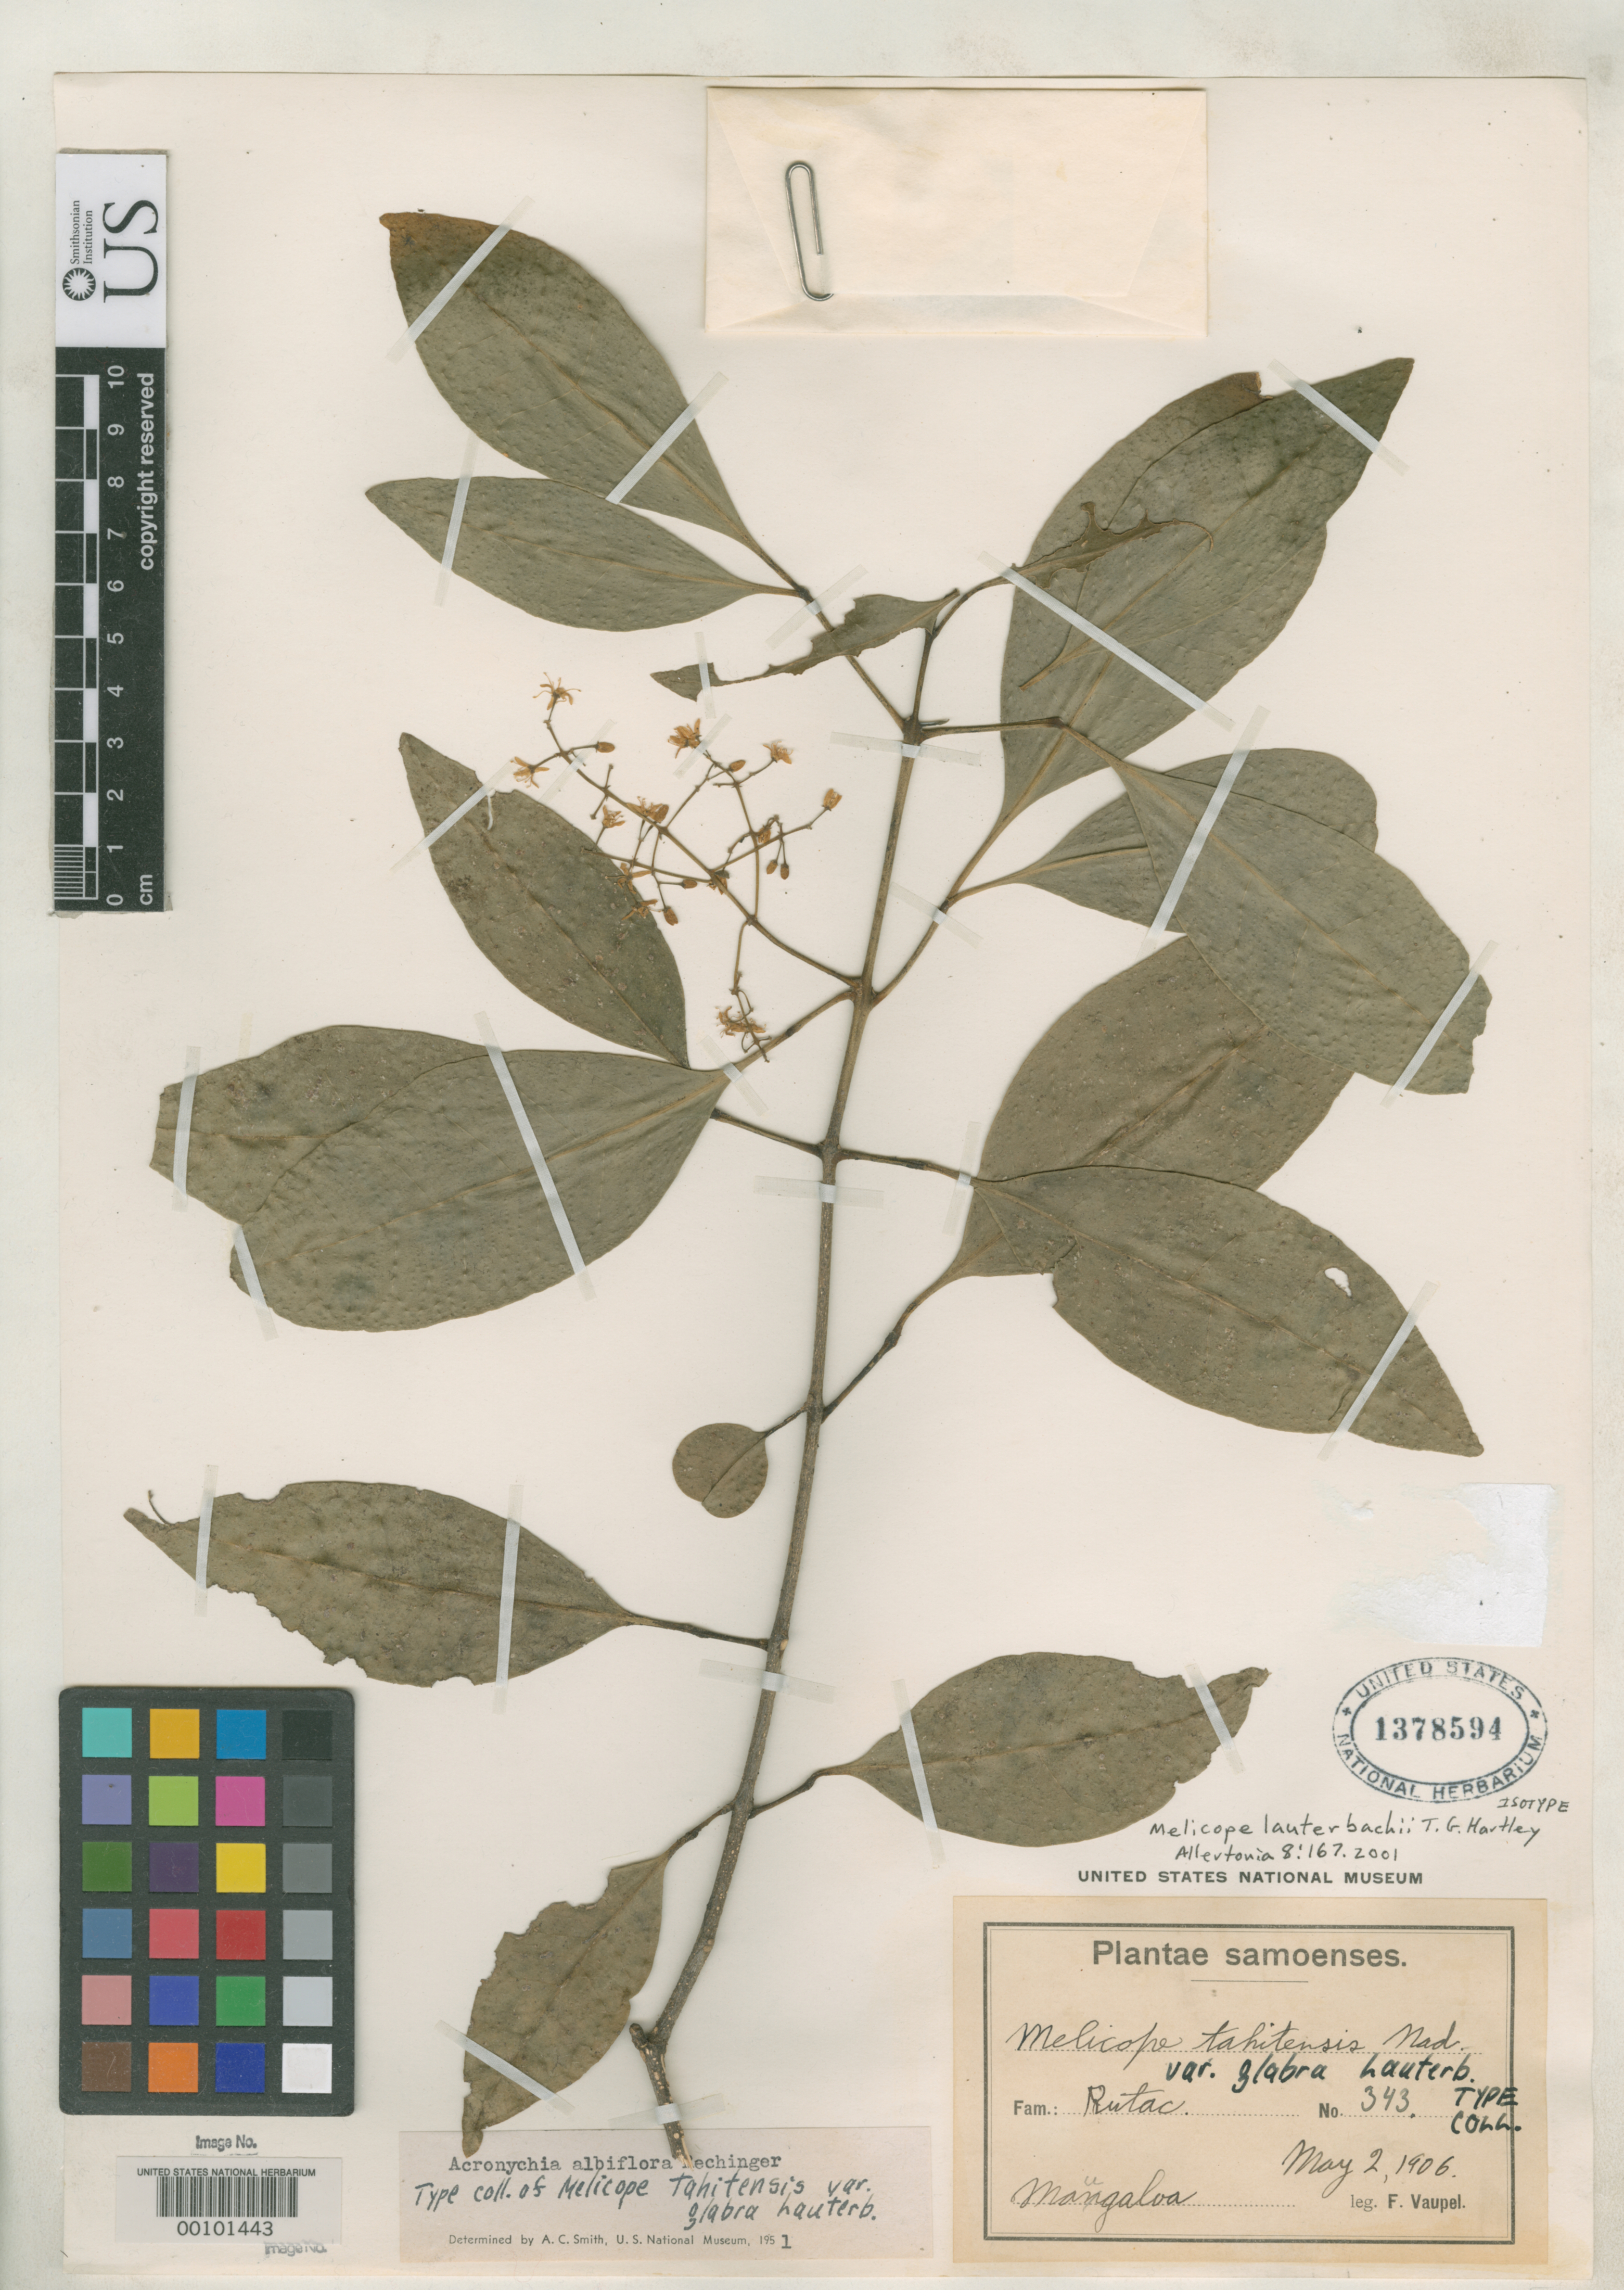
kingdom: Plantae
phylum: Tracheophyta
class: Magnoliopsida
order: Sapindales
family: Rutaceae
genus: Melicope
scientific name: Melicope tahitensis var. glabra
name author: Lauterb.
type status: Isolectotype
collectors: F. Vaupel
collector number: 343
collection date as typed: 02 May 1906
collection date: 1906-05-02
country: Samoa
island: Savai'i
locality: Maugaloa.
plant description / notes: Also an isolectotype of Melicope lauterbachii T.G. Hartley.; Also an isolectotype of Melicope tahitensis var. glabra Lauterb.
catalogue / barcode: US 1378594